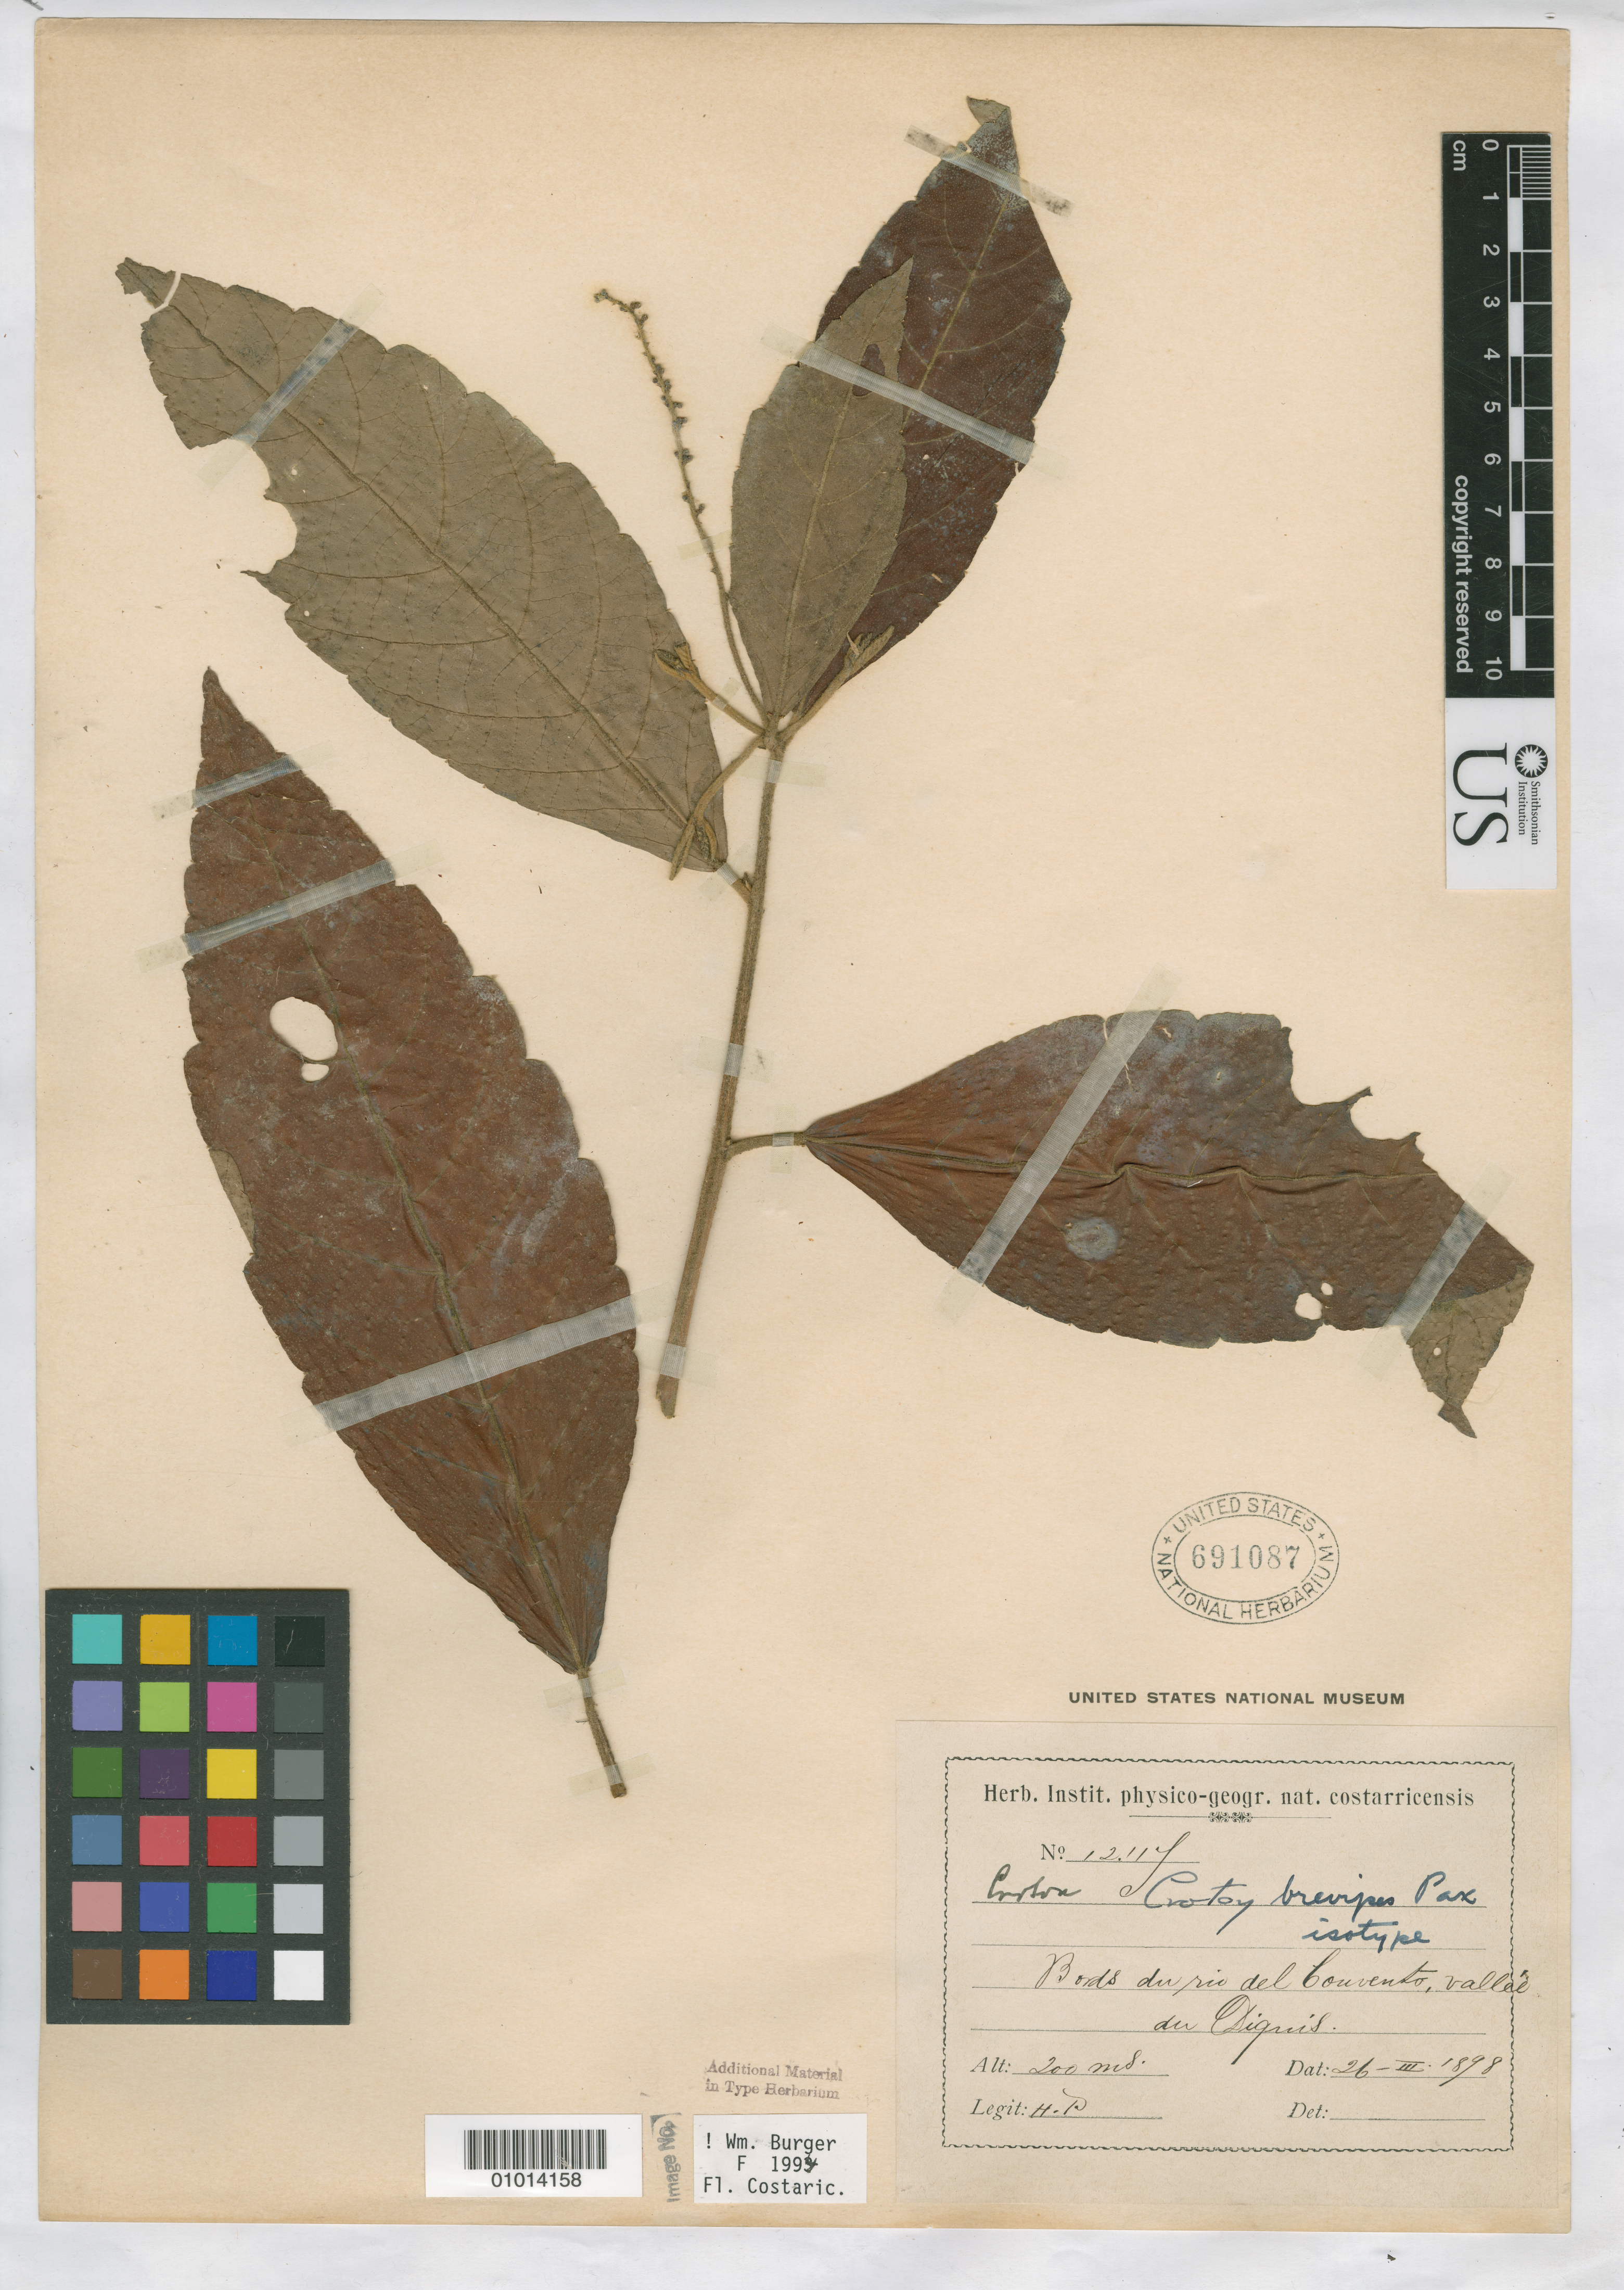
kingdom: Plantae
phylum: Tracheophyta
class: Magnoliopsida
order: Malpighiales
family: Euphorbiaceae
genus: Croton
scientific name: Croton brevipes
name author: Pax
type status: Isotype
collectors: H. F. Pittier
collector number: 12117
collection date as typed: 26 Mar 1898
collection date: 1898-03-26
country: Costa Rica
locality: Bords du Rio del Convento, Valle du Diquis.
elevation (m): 200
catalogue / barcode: US 691087